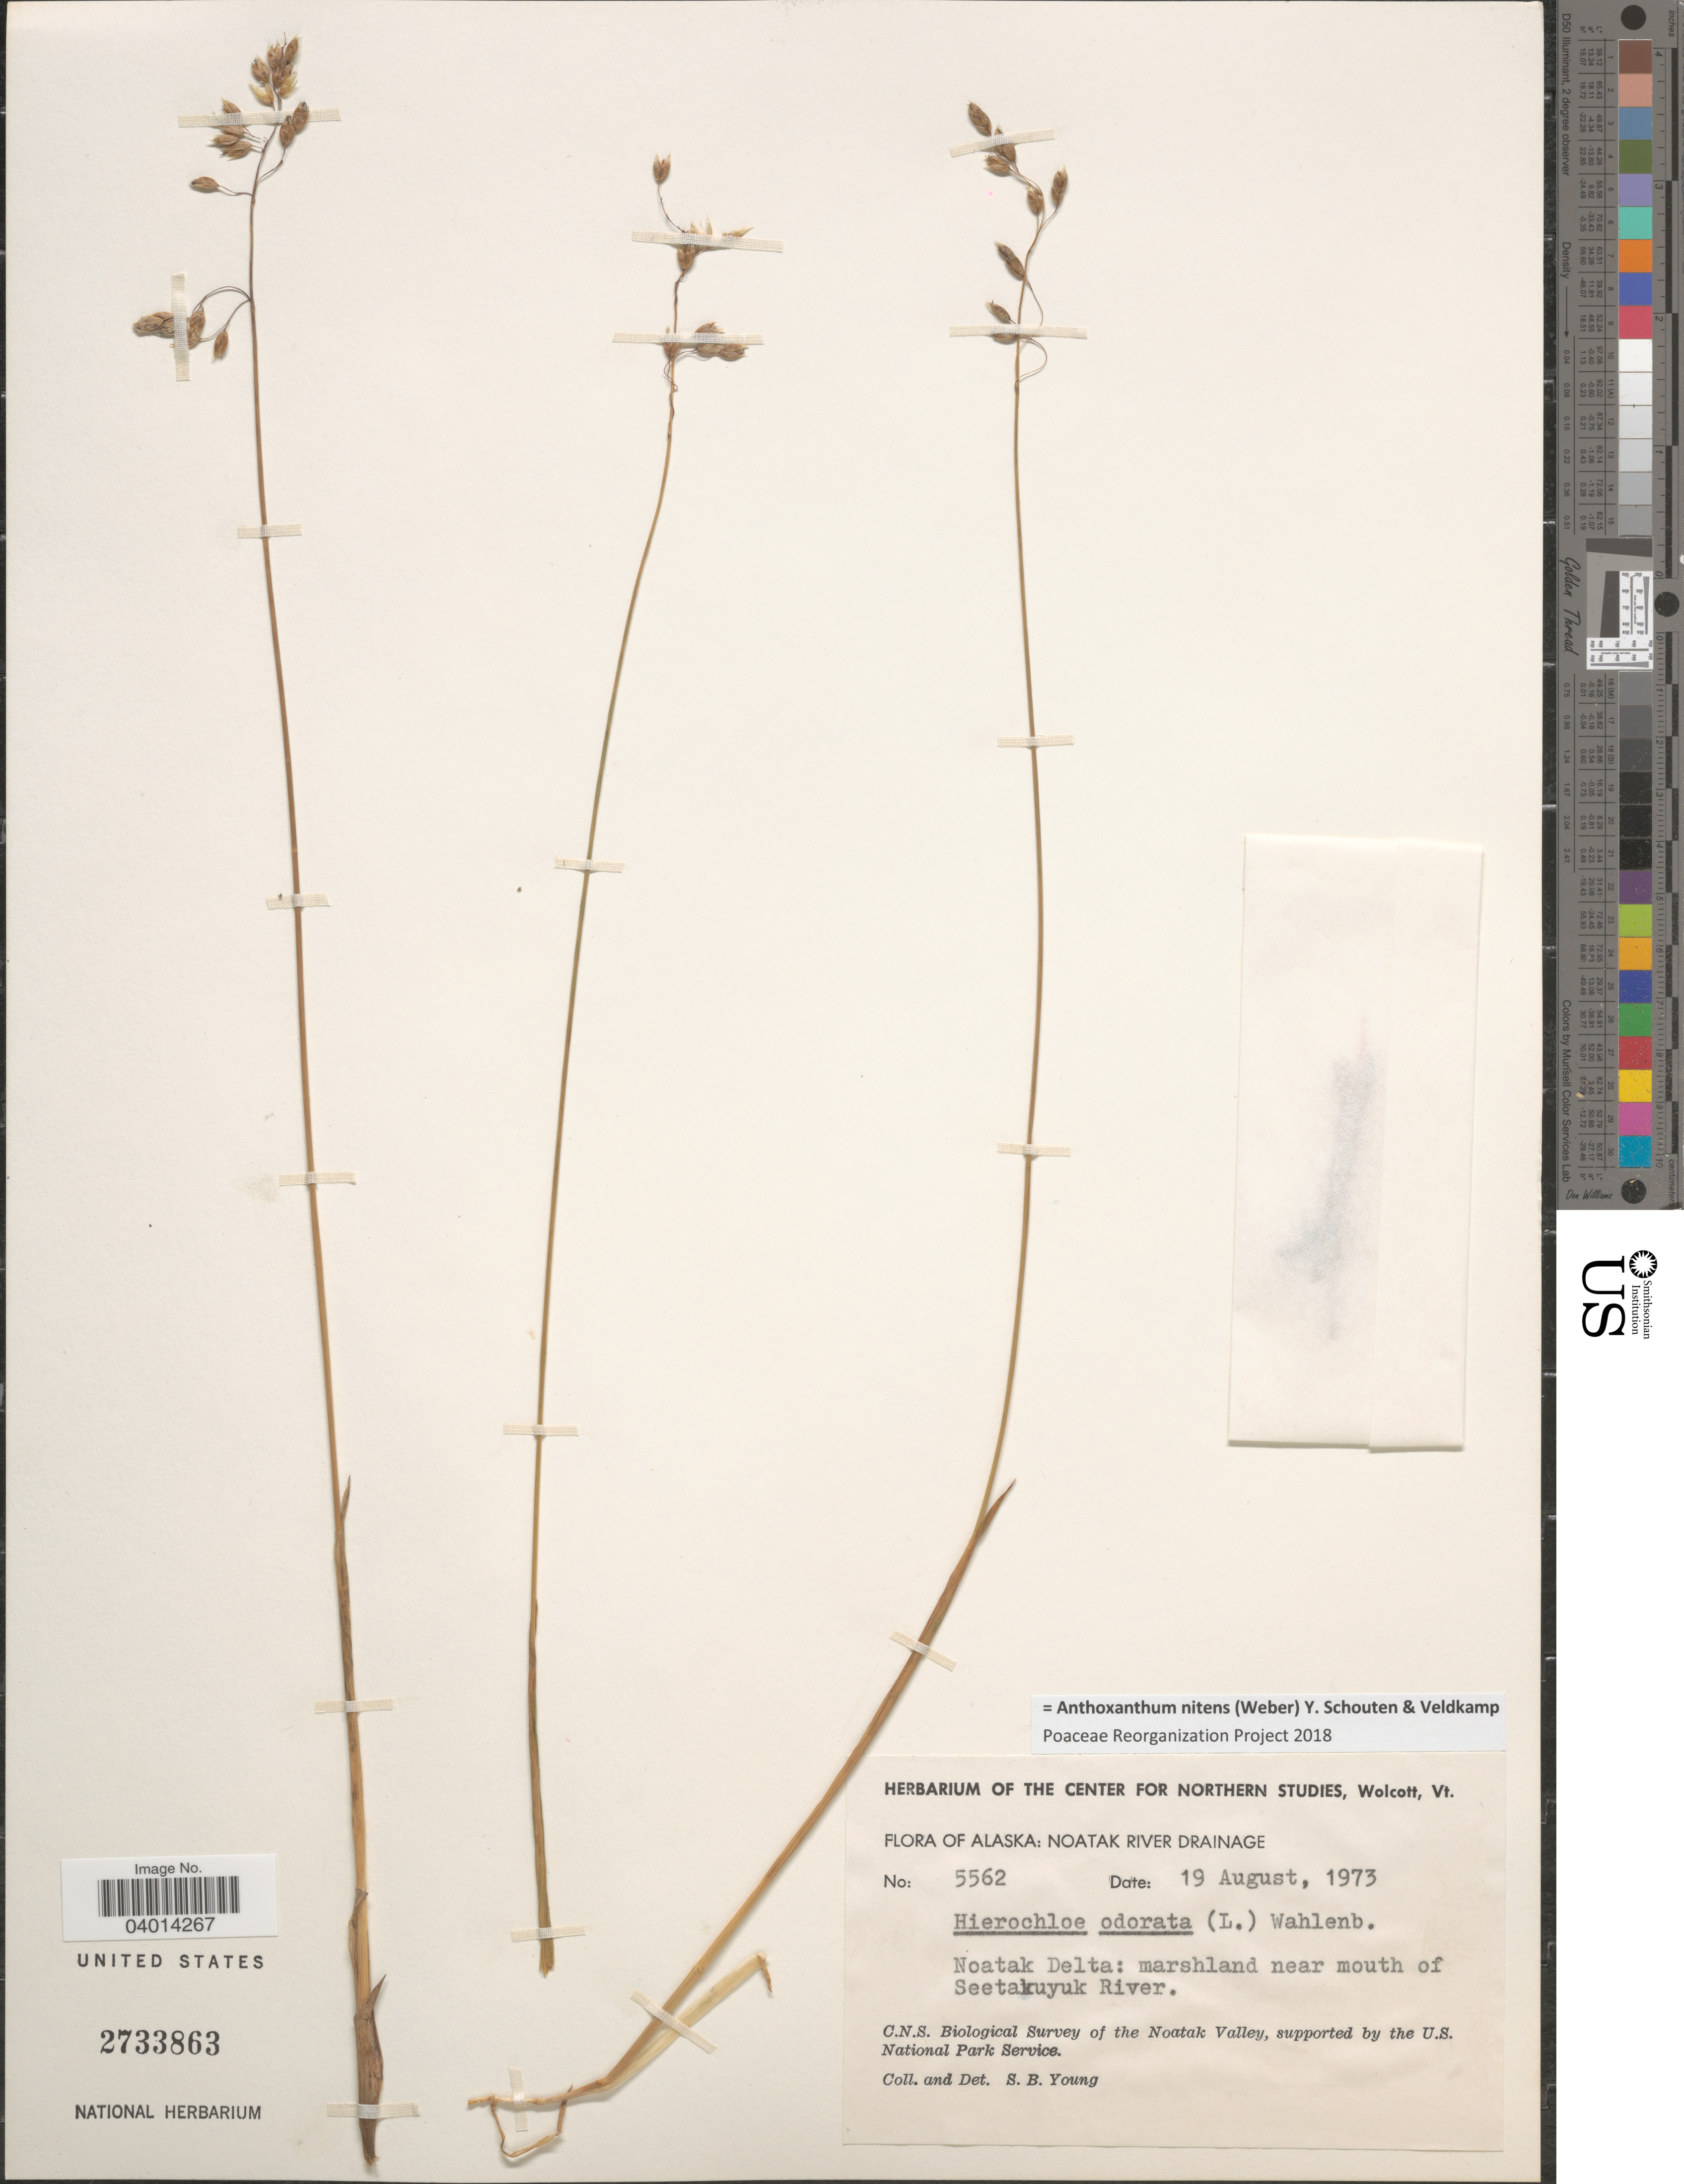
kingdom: Plantae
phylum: Tracheophyta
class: Liliopsida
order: Poales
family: Poaceae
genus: Anthoxanthum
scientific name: Anthoxanthum nitens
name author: (G.H. Weber) R.T.A. Schouten & Veldkamp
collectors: S. Young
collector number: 5562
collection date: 1973-08-19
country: United States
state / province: Alaska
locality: Noatak River Drainage. Noatak Delta: marshland near mouth of Seetakuyuk River.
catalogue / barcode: US 2733863